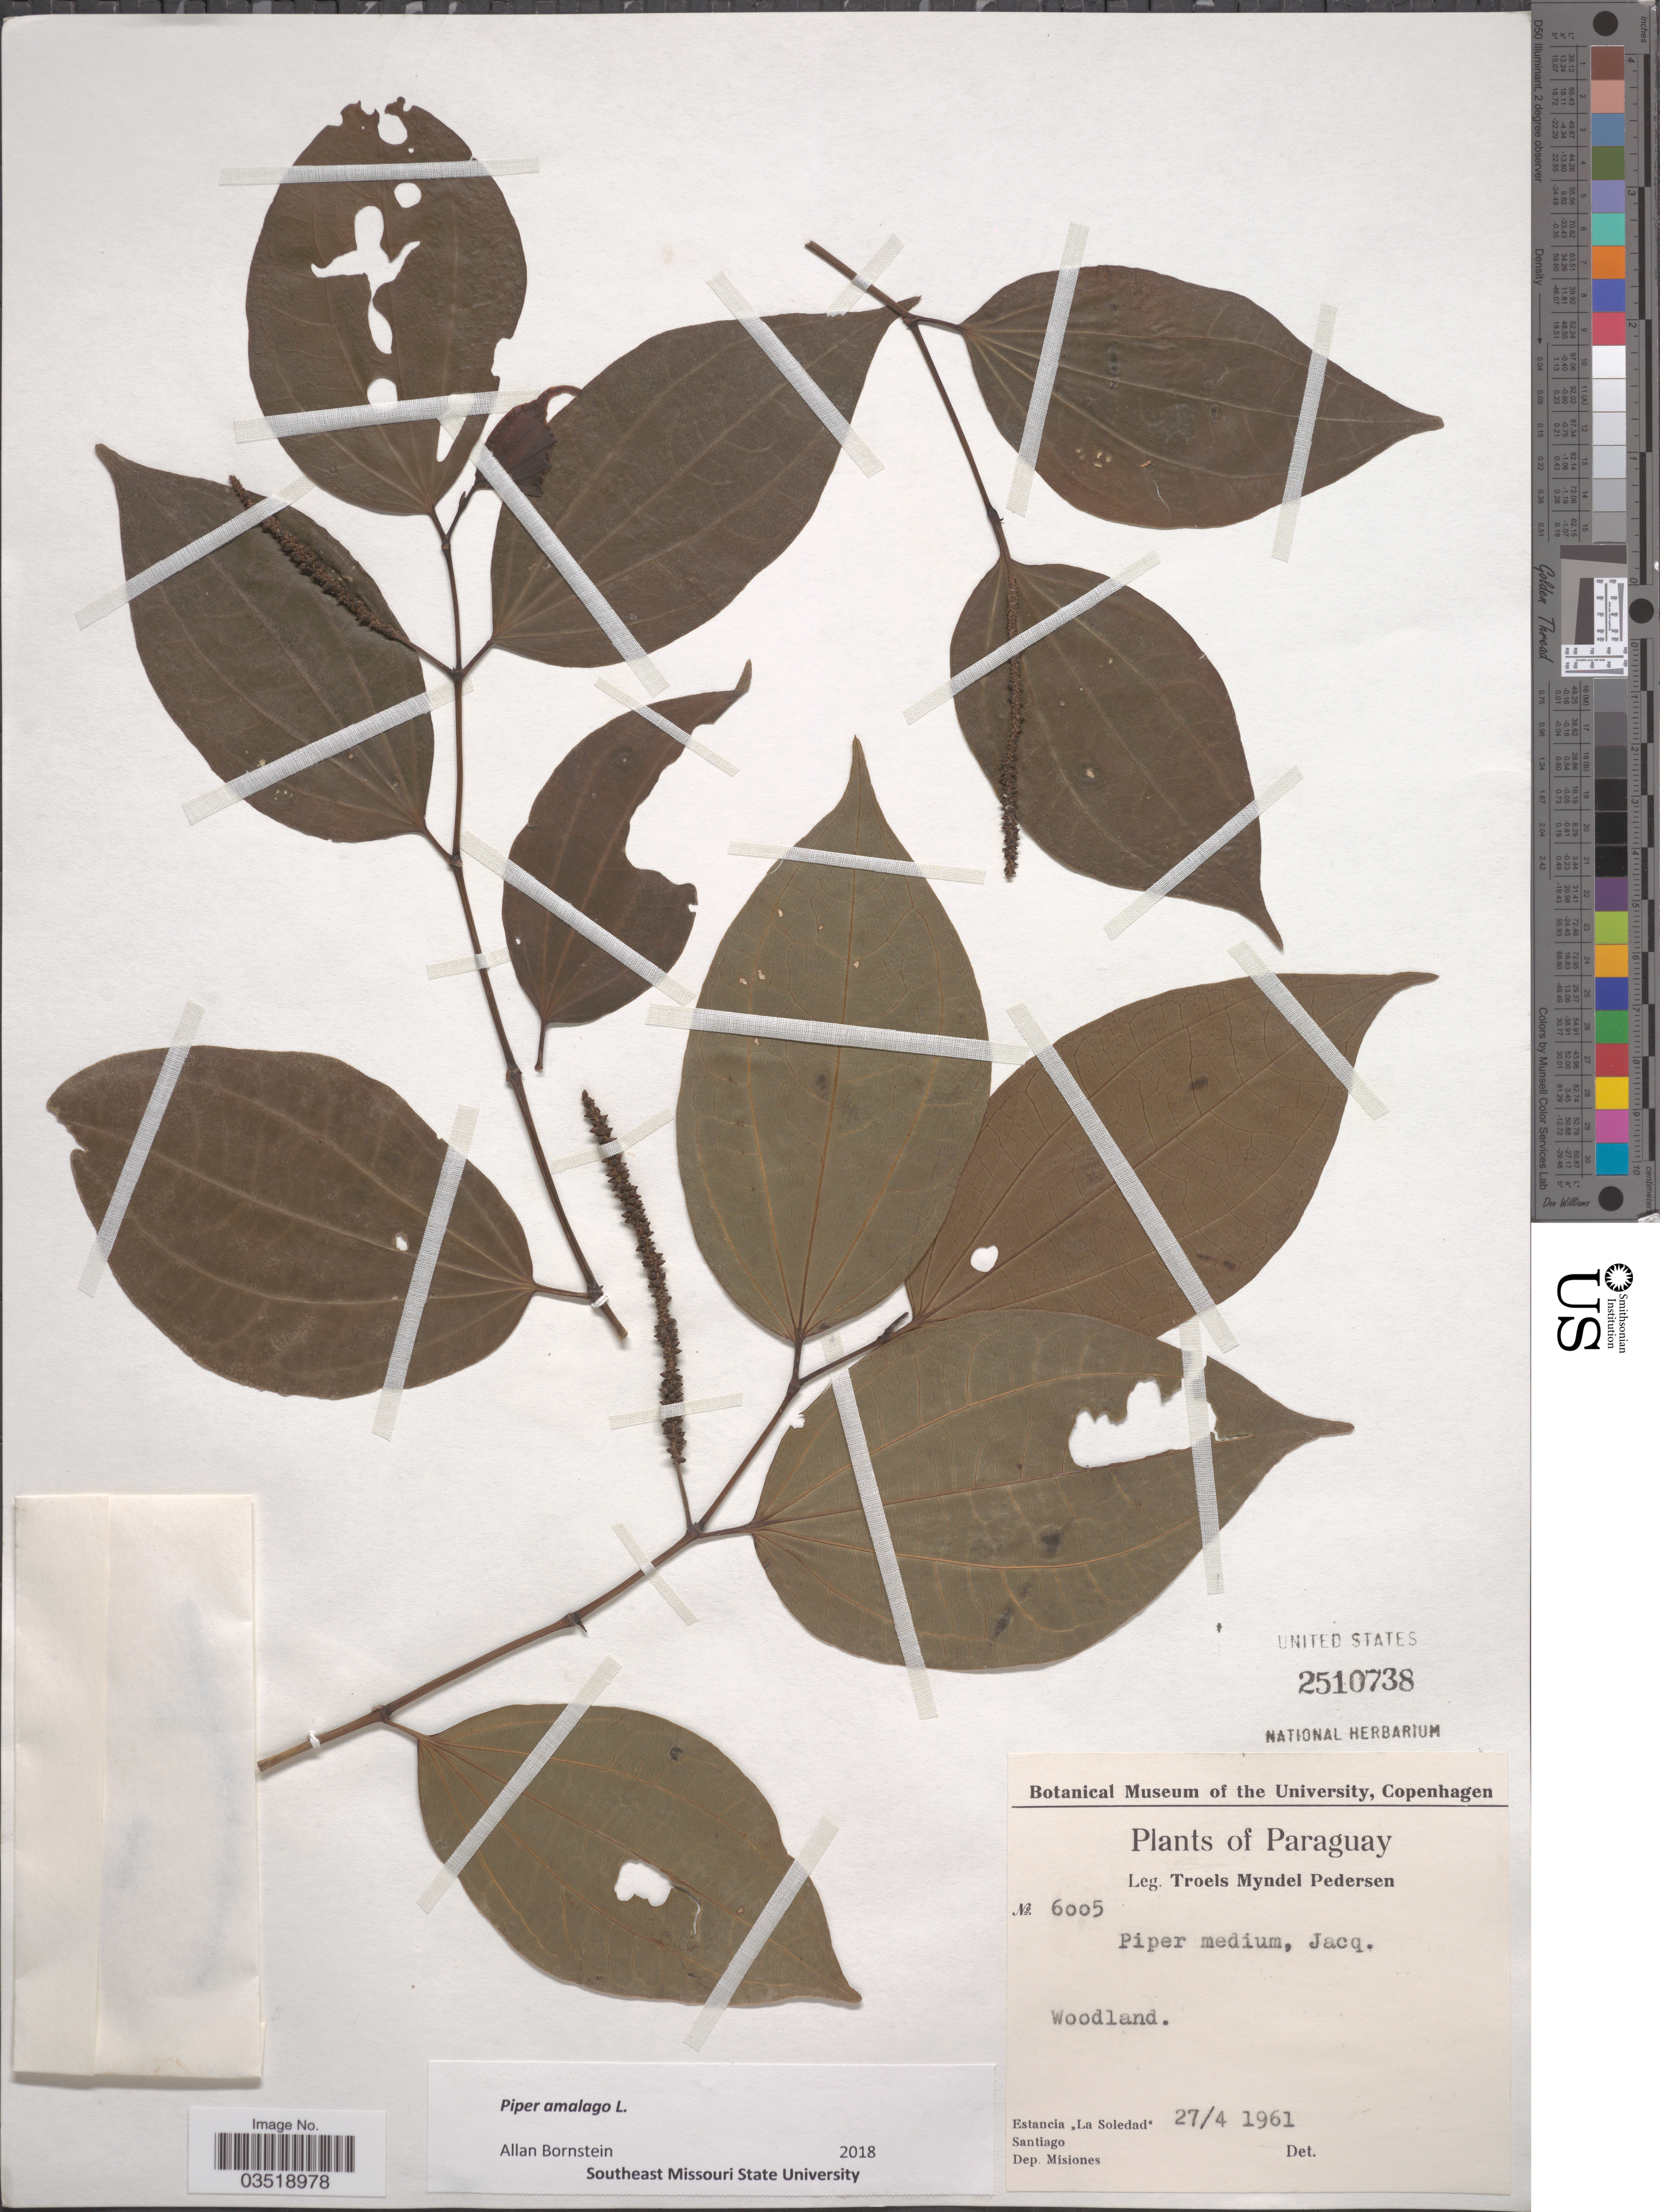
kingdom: Plantae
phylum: Tracheophyta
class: Magnoliopsida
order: Piperales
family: Piperaceae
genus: Piper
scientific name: Piper amalago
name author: L.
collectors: T. Pederson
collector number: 6005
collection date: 1961-04-27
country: Paraguay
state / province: Misiones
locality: Estancia "La Soledad" Santiago, Dep. Misiones.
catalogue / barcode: US 2510738